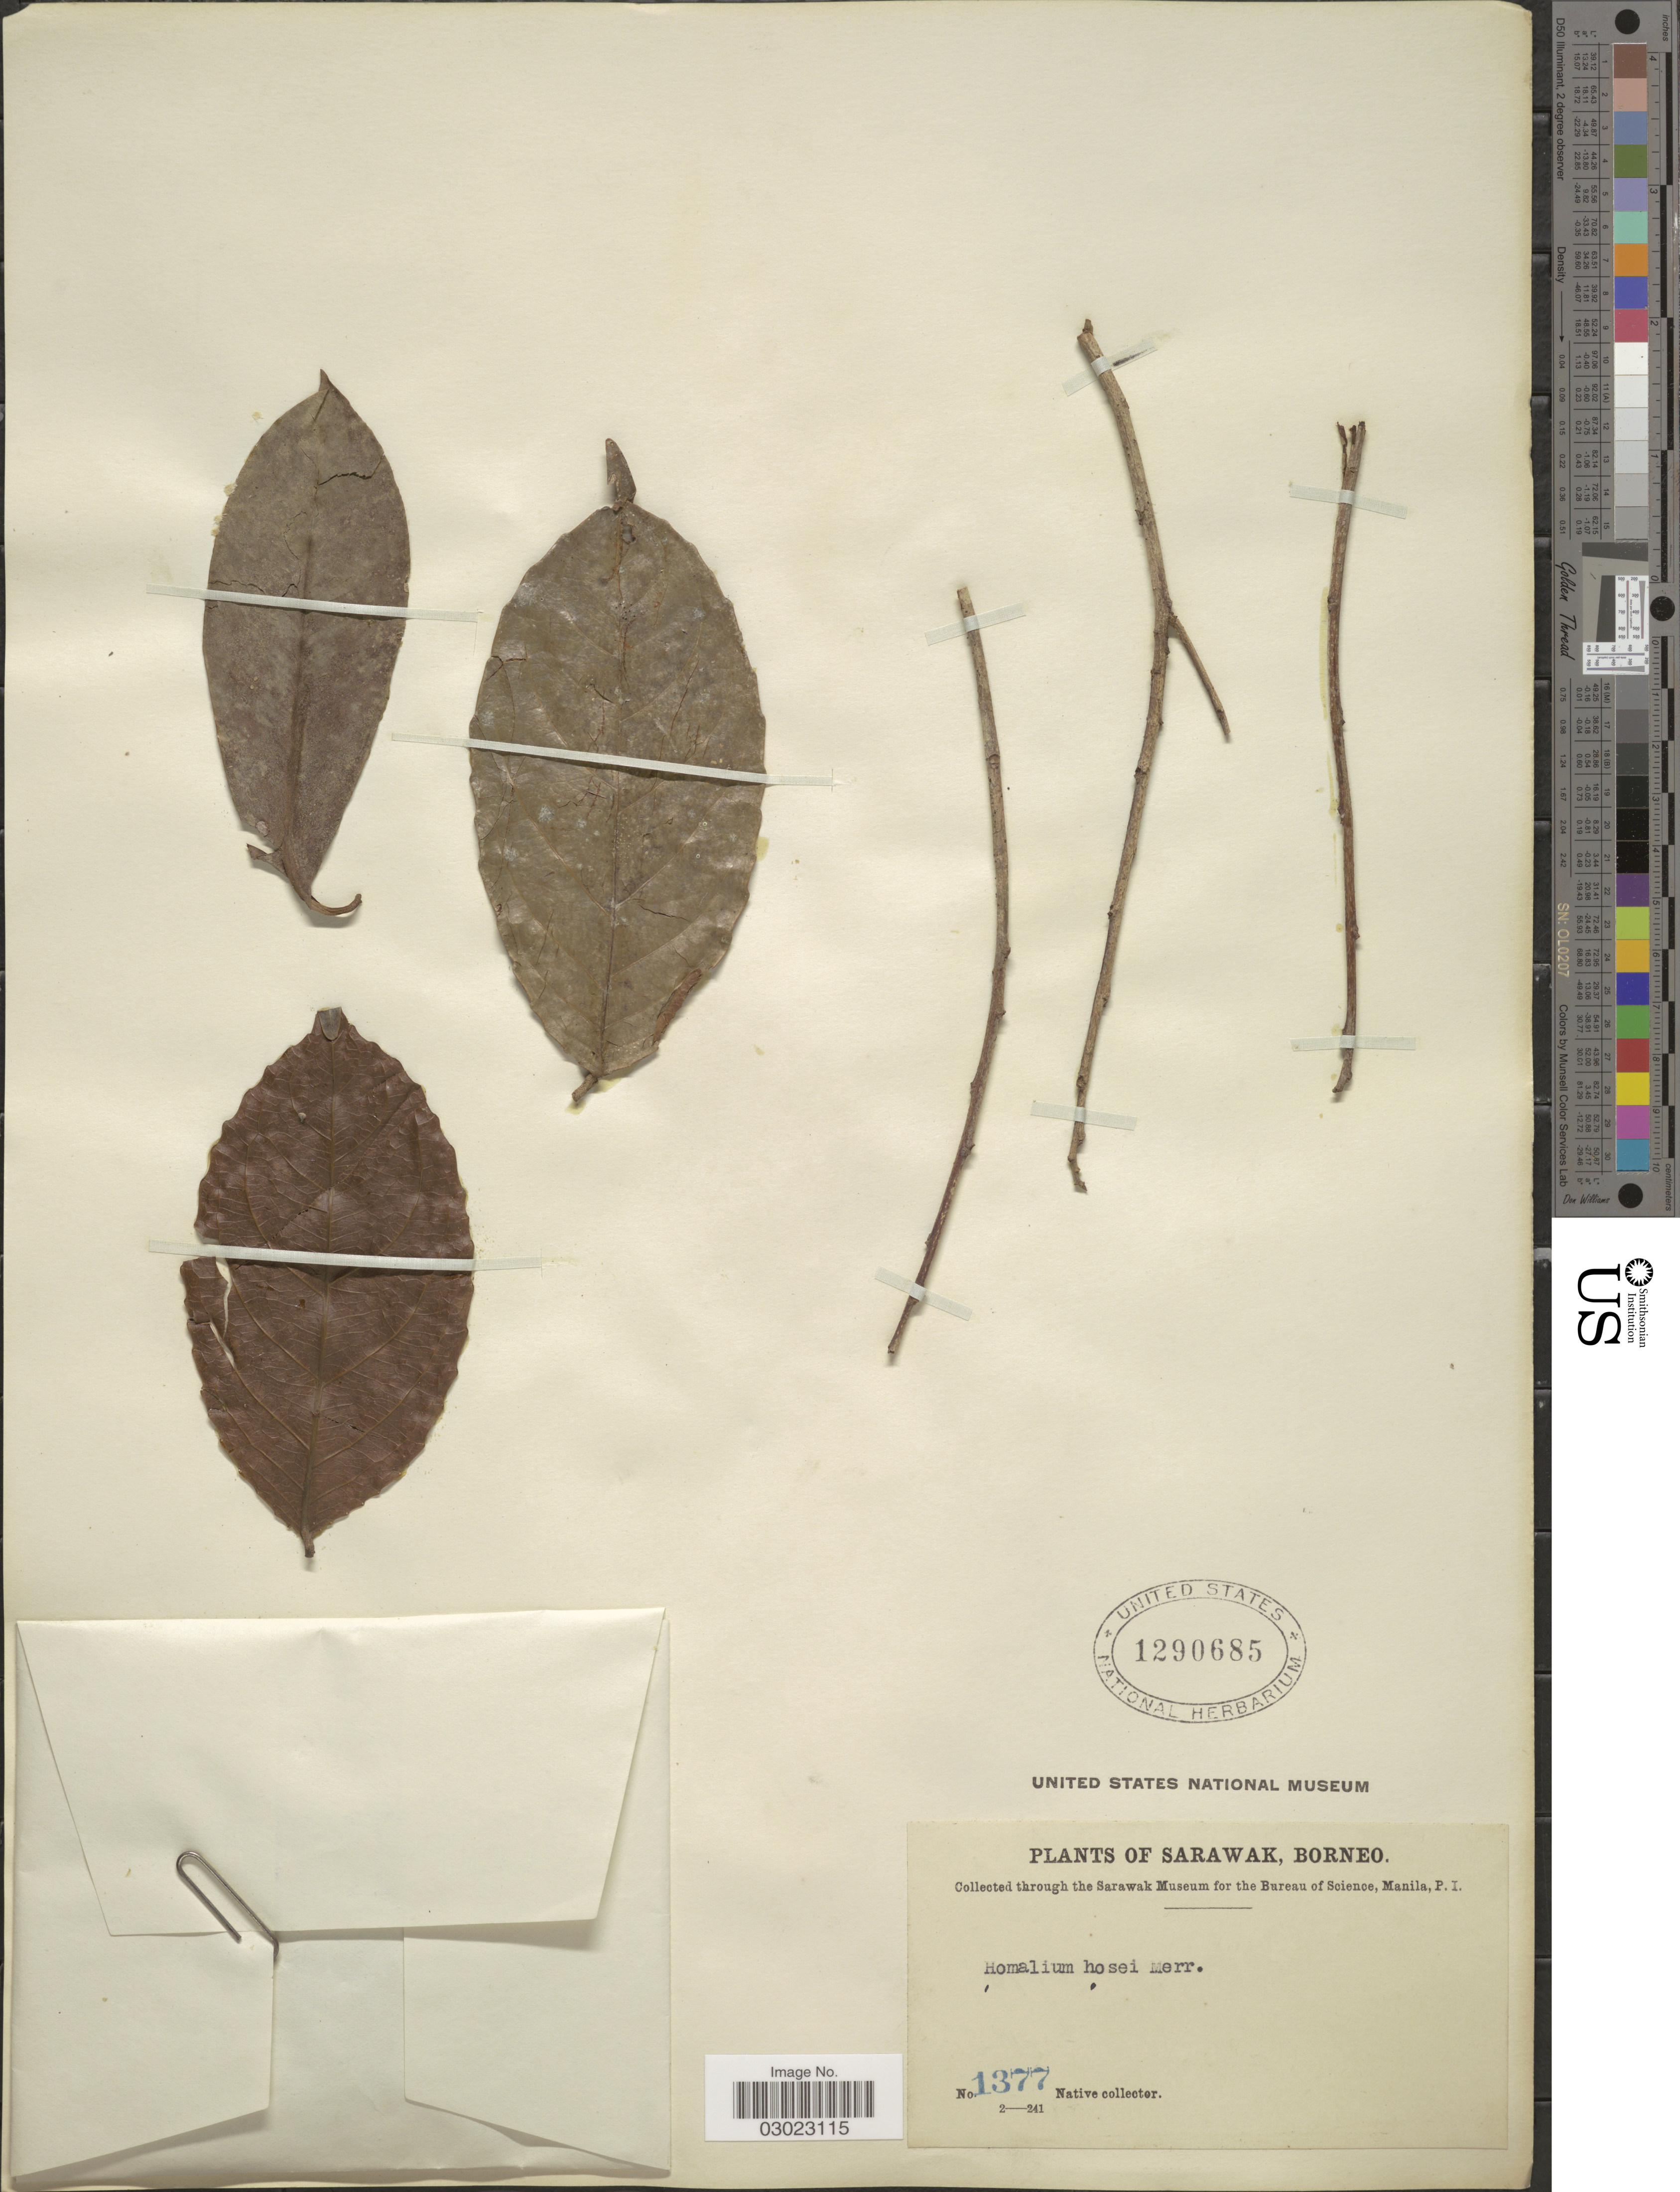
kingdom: Plantae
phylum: Tracheophyta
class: Magnoliopsida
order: Malpighiales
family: Salicaceae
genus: Homalium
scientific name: Homalium hosei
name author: Merr.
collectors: Native collector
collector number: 1377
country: Malaysia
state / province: Sarawak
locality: Borneo.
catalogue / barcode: US 1290685